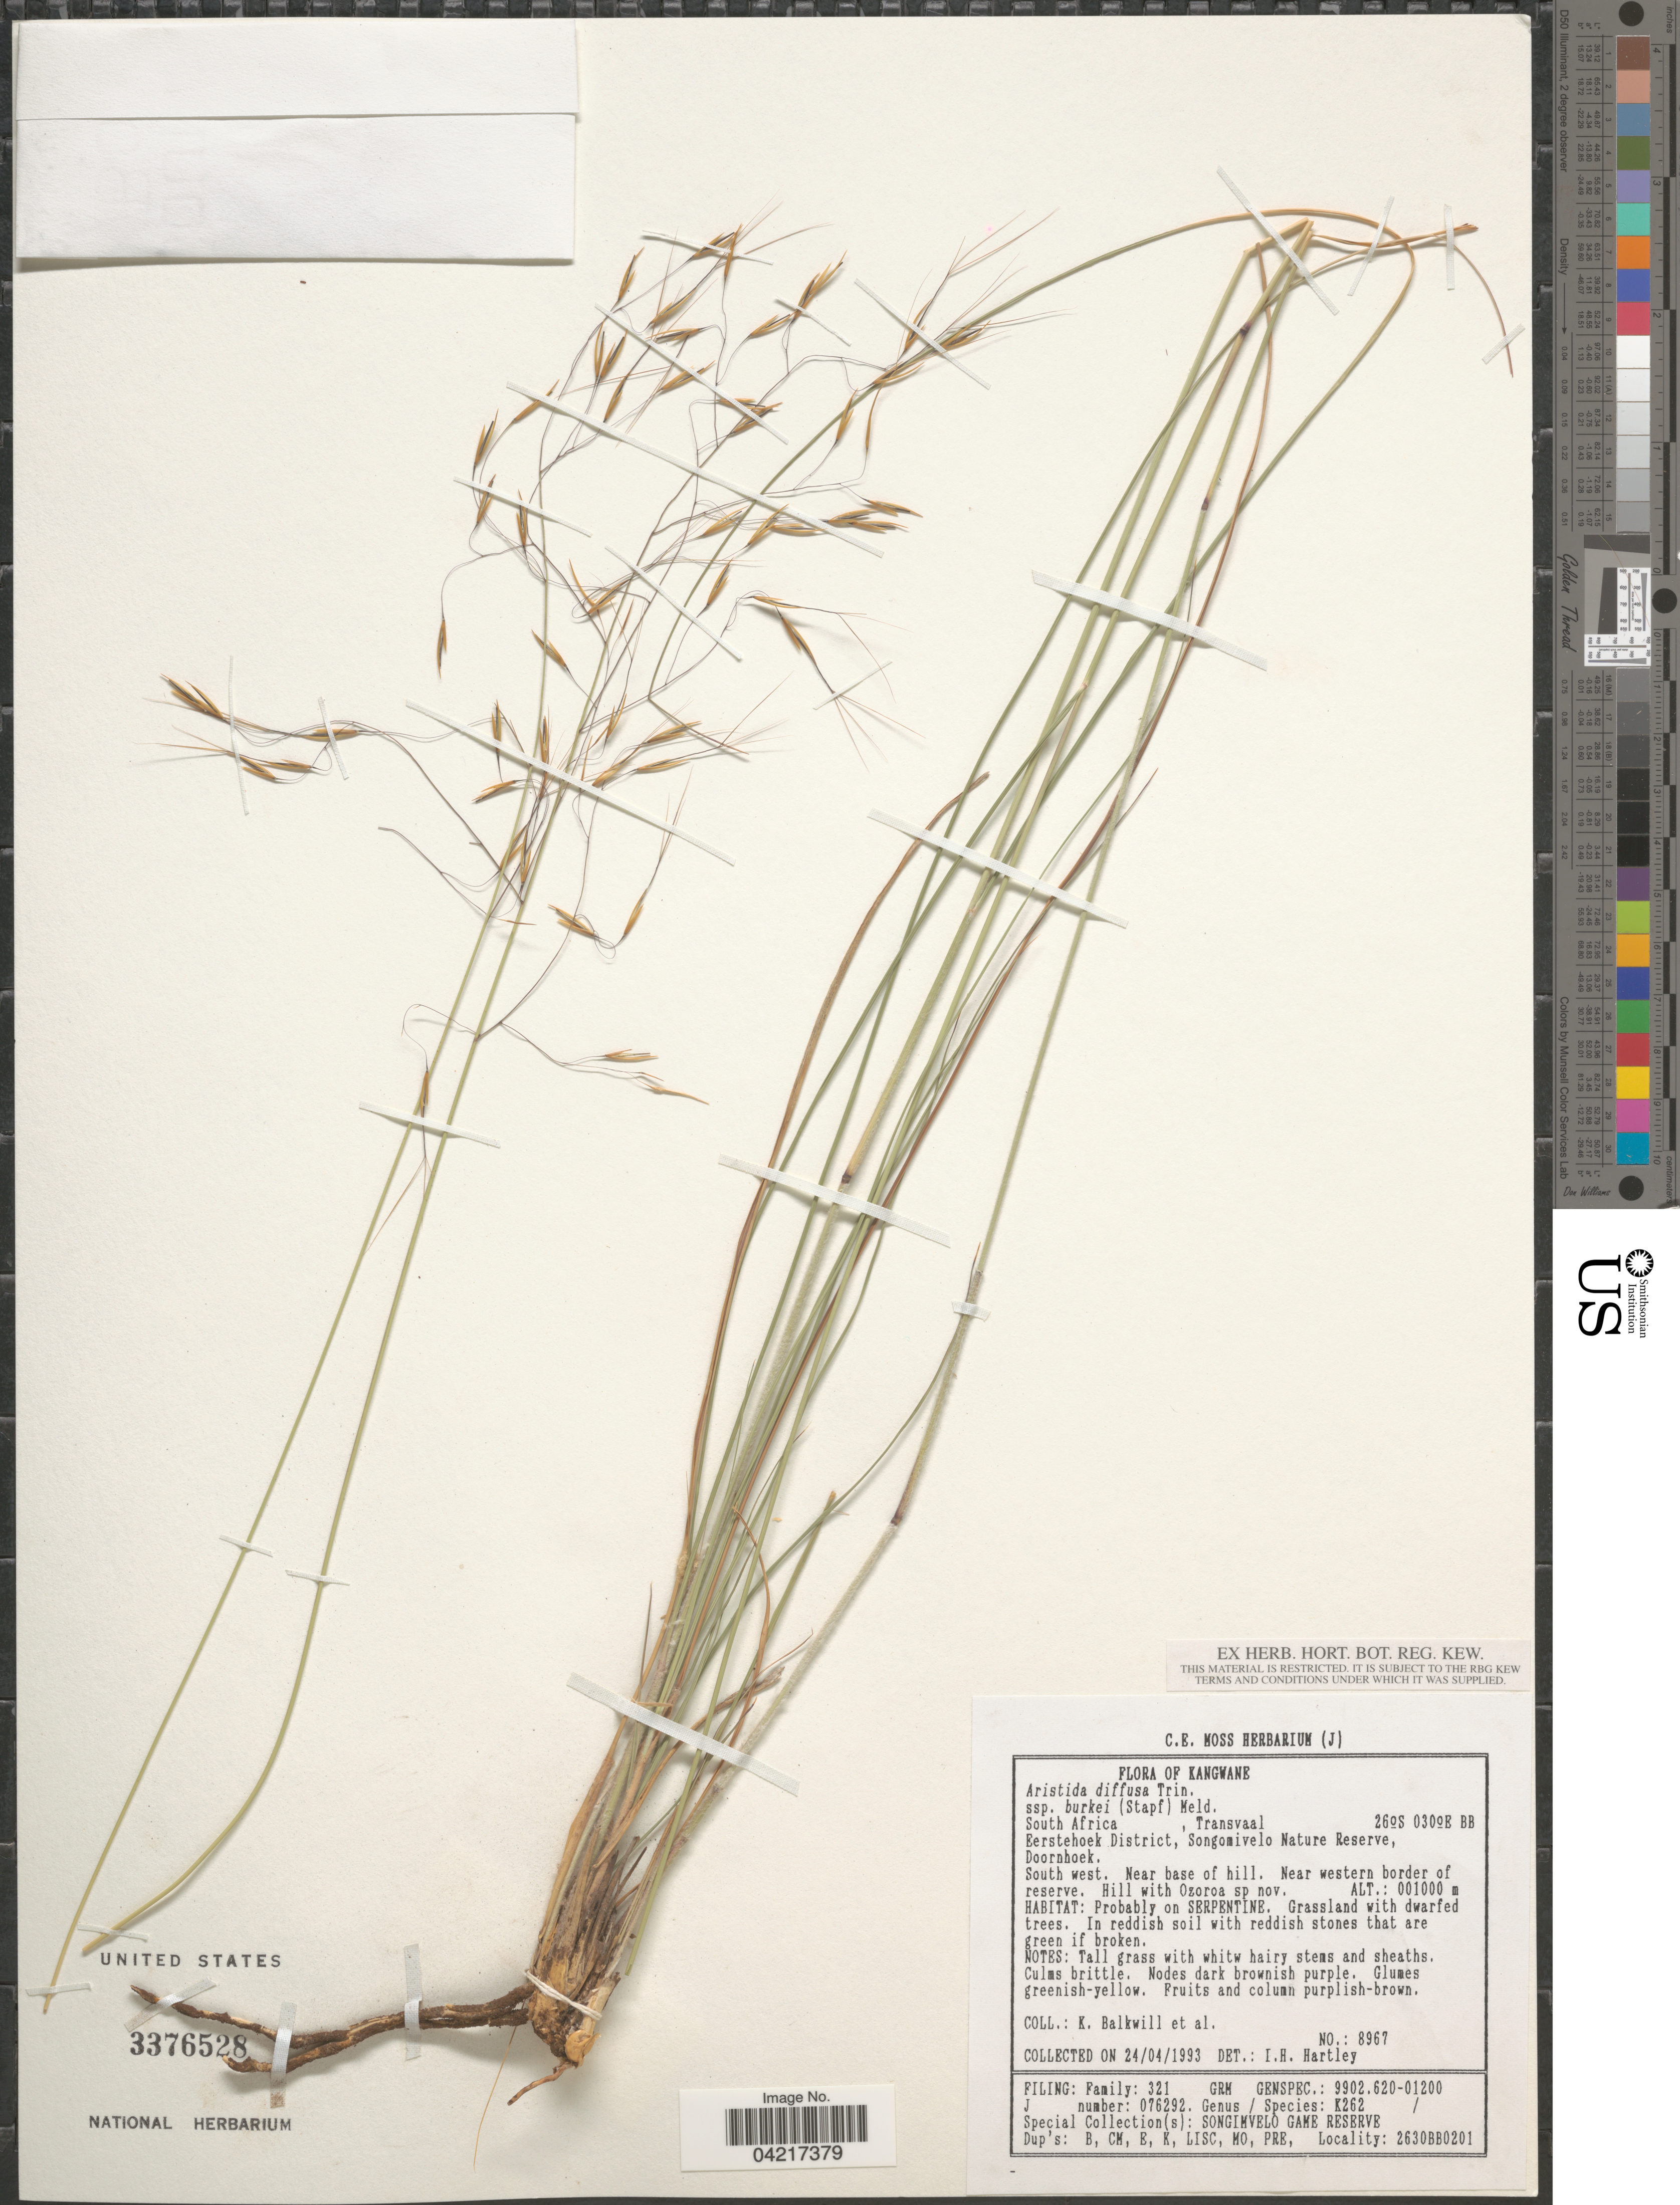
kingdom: Plantae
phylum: Tracheophyta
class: Liliopsida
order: Poales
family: Poaceae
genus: Aristida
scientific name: Aristida diffusa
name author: Trin.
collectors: K. Balkwill & et al.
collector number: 8967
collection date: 1993-04-24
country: South Africa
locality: Kangwane. Transvaal. Eerstehoek District, Songomivelo Nature Reserve, Doornhoek. South west. Near base of hill. Near western border of reserve.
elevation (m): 1000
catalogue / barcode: US 3376528